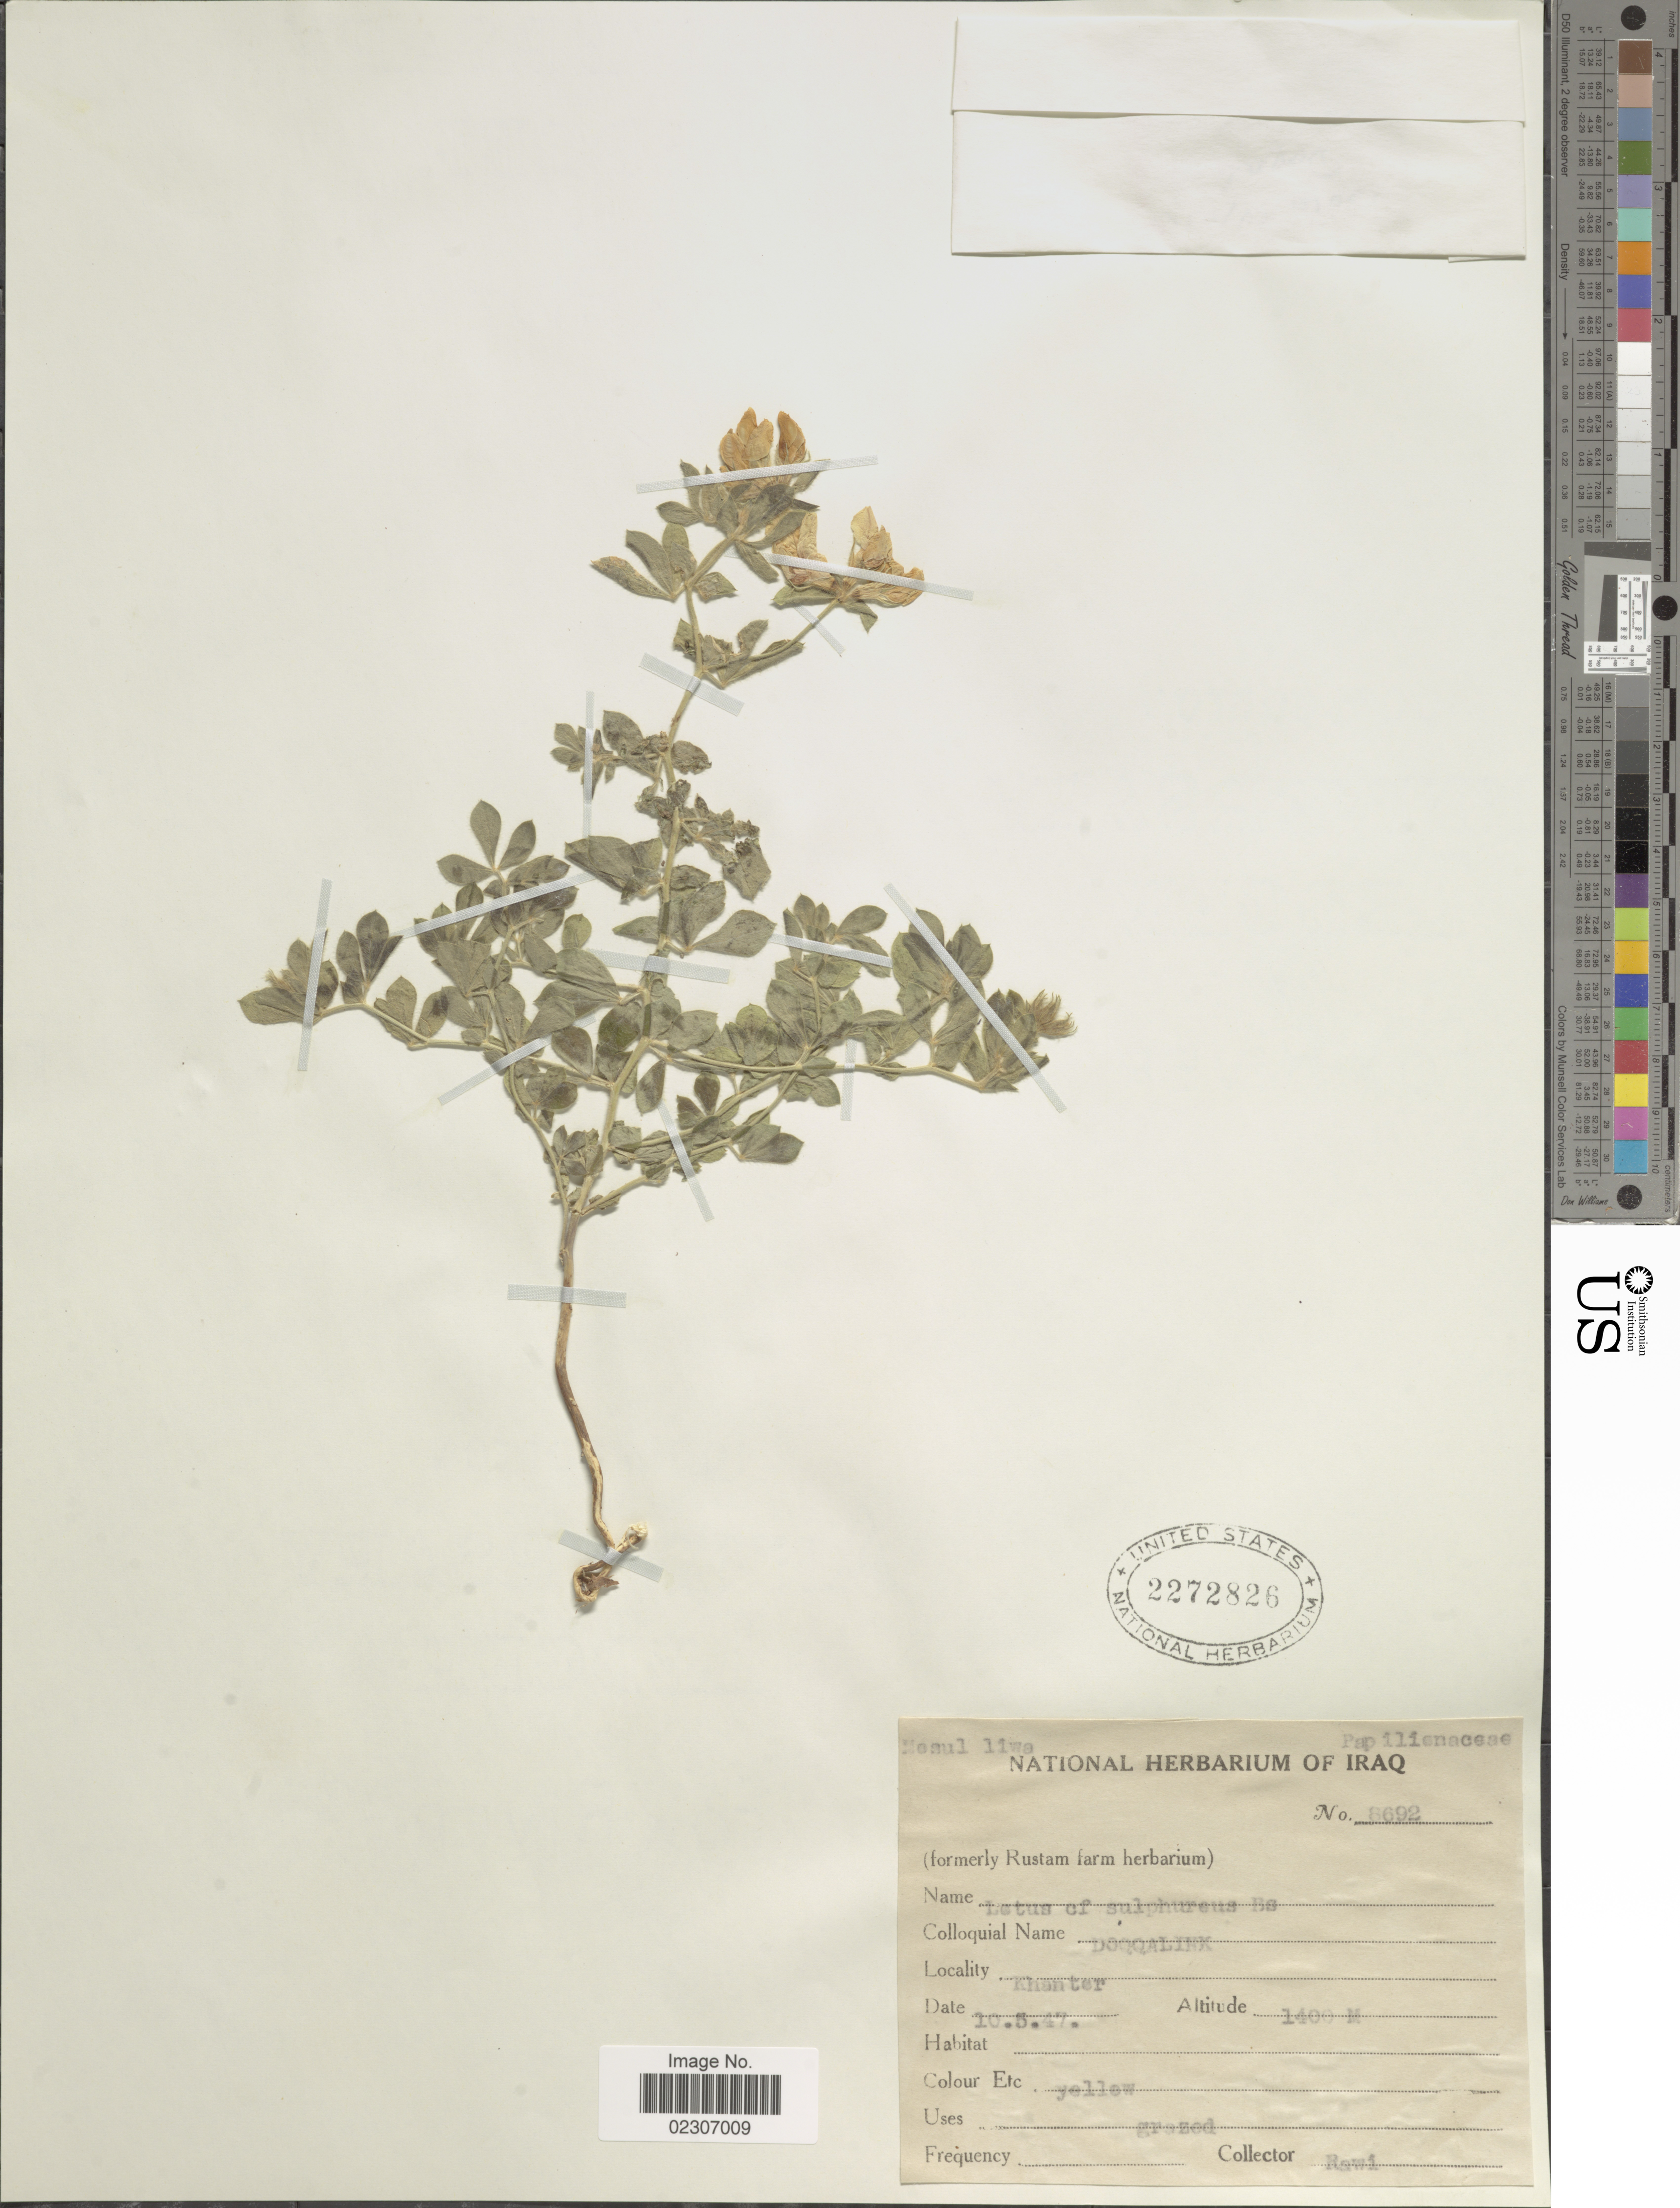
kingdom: Plantae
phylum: Tracheophyta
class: Magnoliopsida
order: Fabales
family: Fabaceae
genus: Lotus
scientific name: Lotus sulphureus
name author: Greene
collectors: -. Rawi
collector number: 8692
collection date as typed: Transcribed d/m/y: 10/5/47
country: Iraq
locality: Khanter, Mesul liwa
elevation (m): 1400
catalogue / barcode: US 2272826